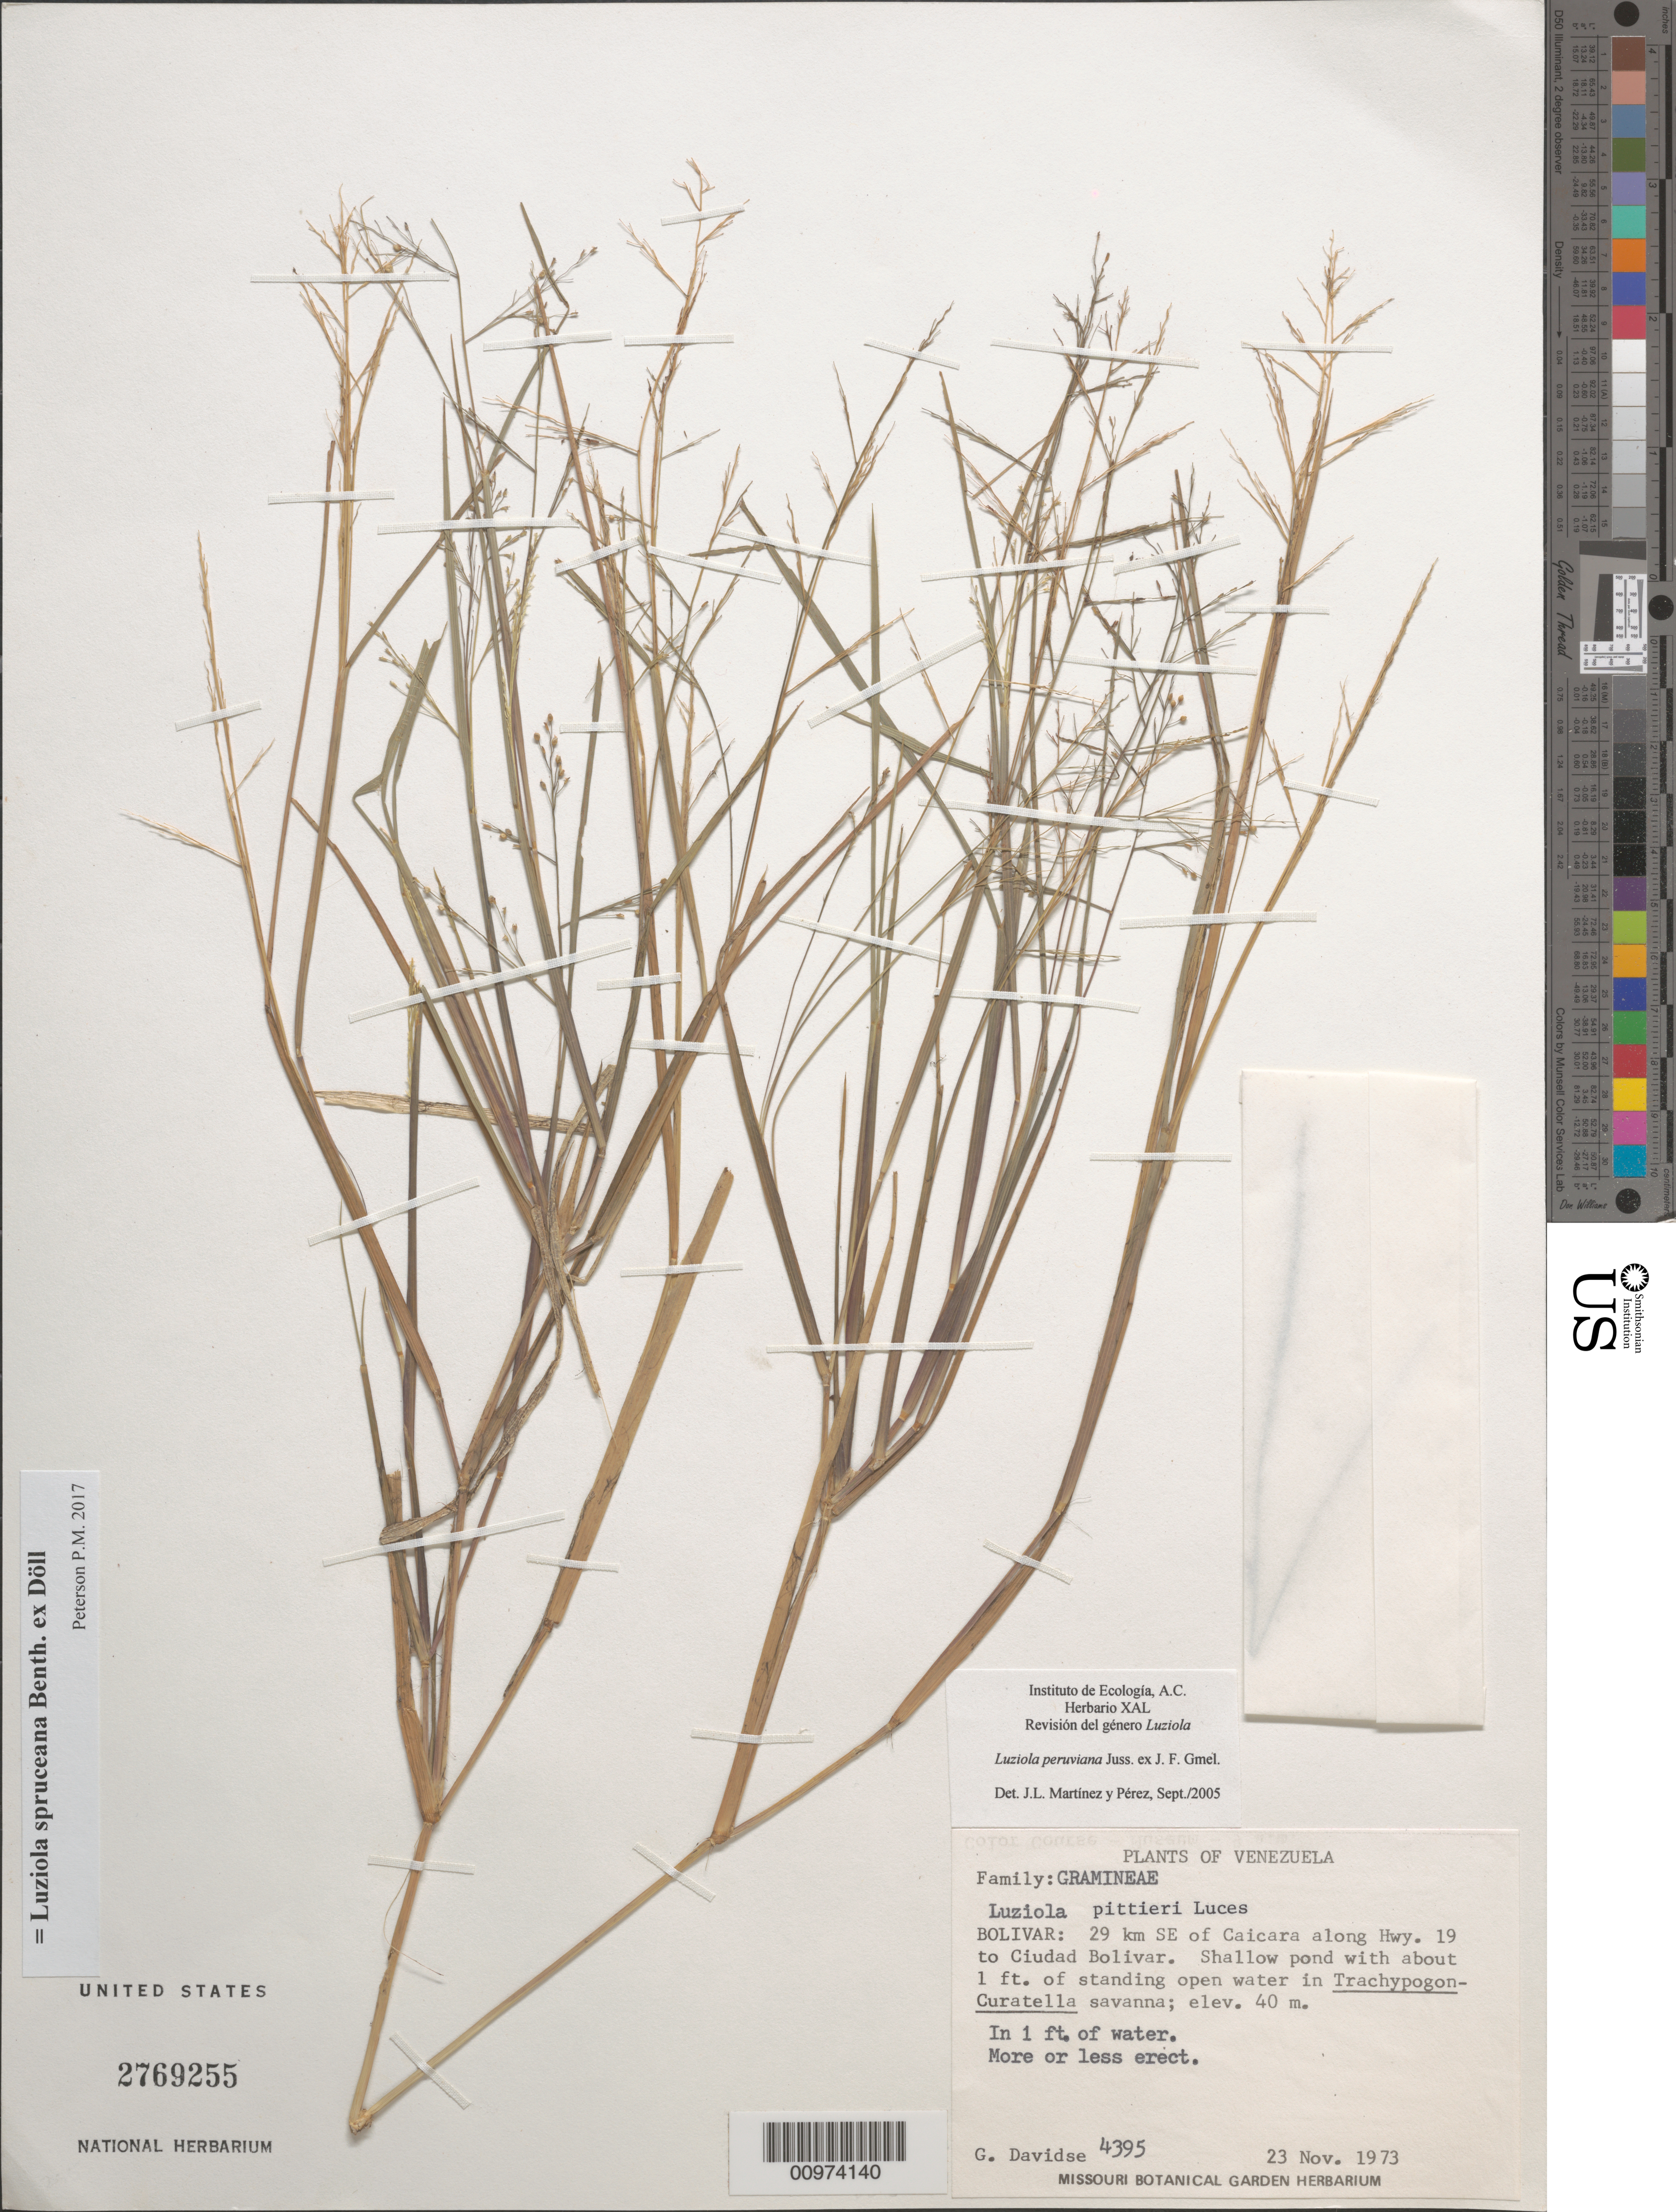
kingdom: Plantae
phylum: Tracheophyta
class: Liliopsida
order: Poales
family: Poaceae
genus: Luziola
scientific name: Luziola spruceana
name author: Benth. ex Döll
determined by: Poaceae Reorganization Project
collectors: G. Davidse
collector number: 4395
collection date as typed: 23-Nov-73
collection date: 1973-11-23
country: Venezuela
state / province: Bolívar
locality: Caicara, 29 km SE of along Hwy 19 to Ciudad bolivar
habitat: Shallow pond with about 1 ft of standing open water in Trahcypogon - Curatella savanna; in 1 ft of water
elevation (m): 40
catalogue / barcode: US 2769255